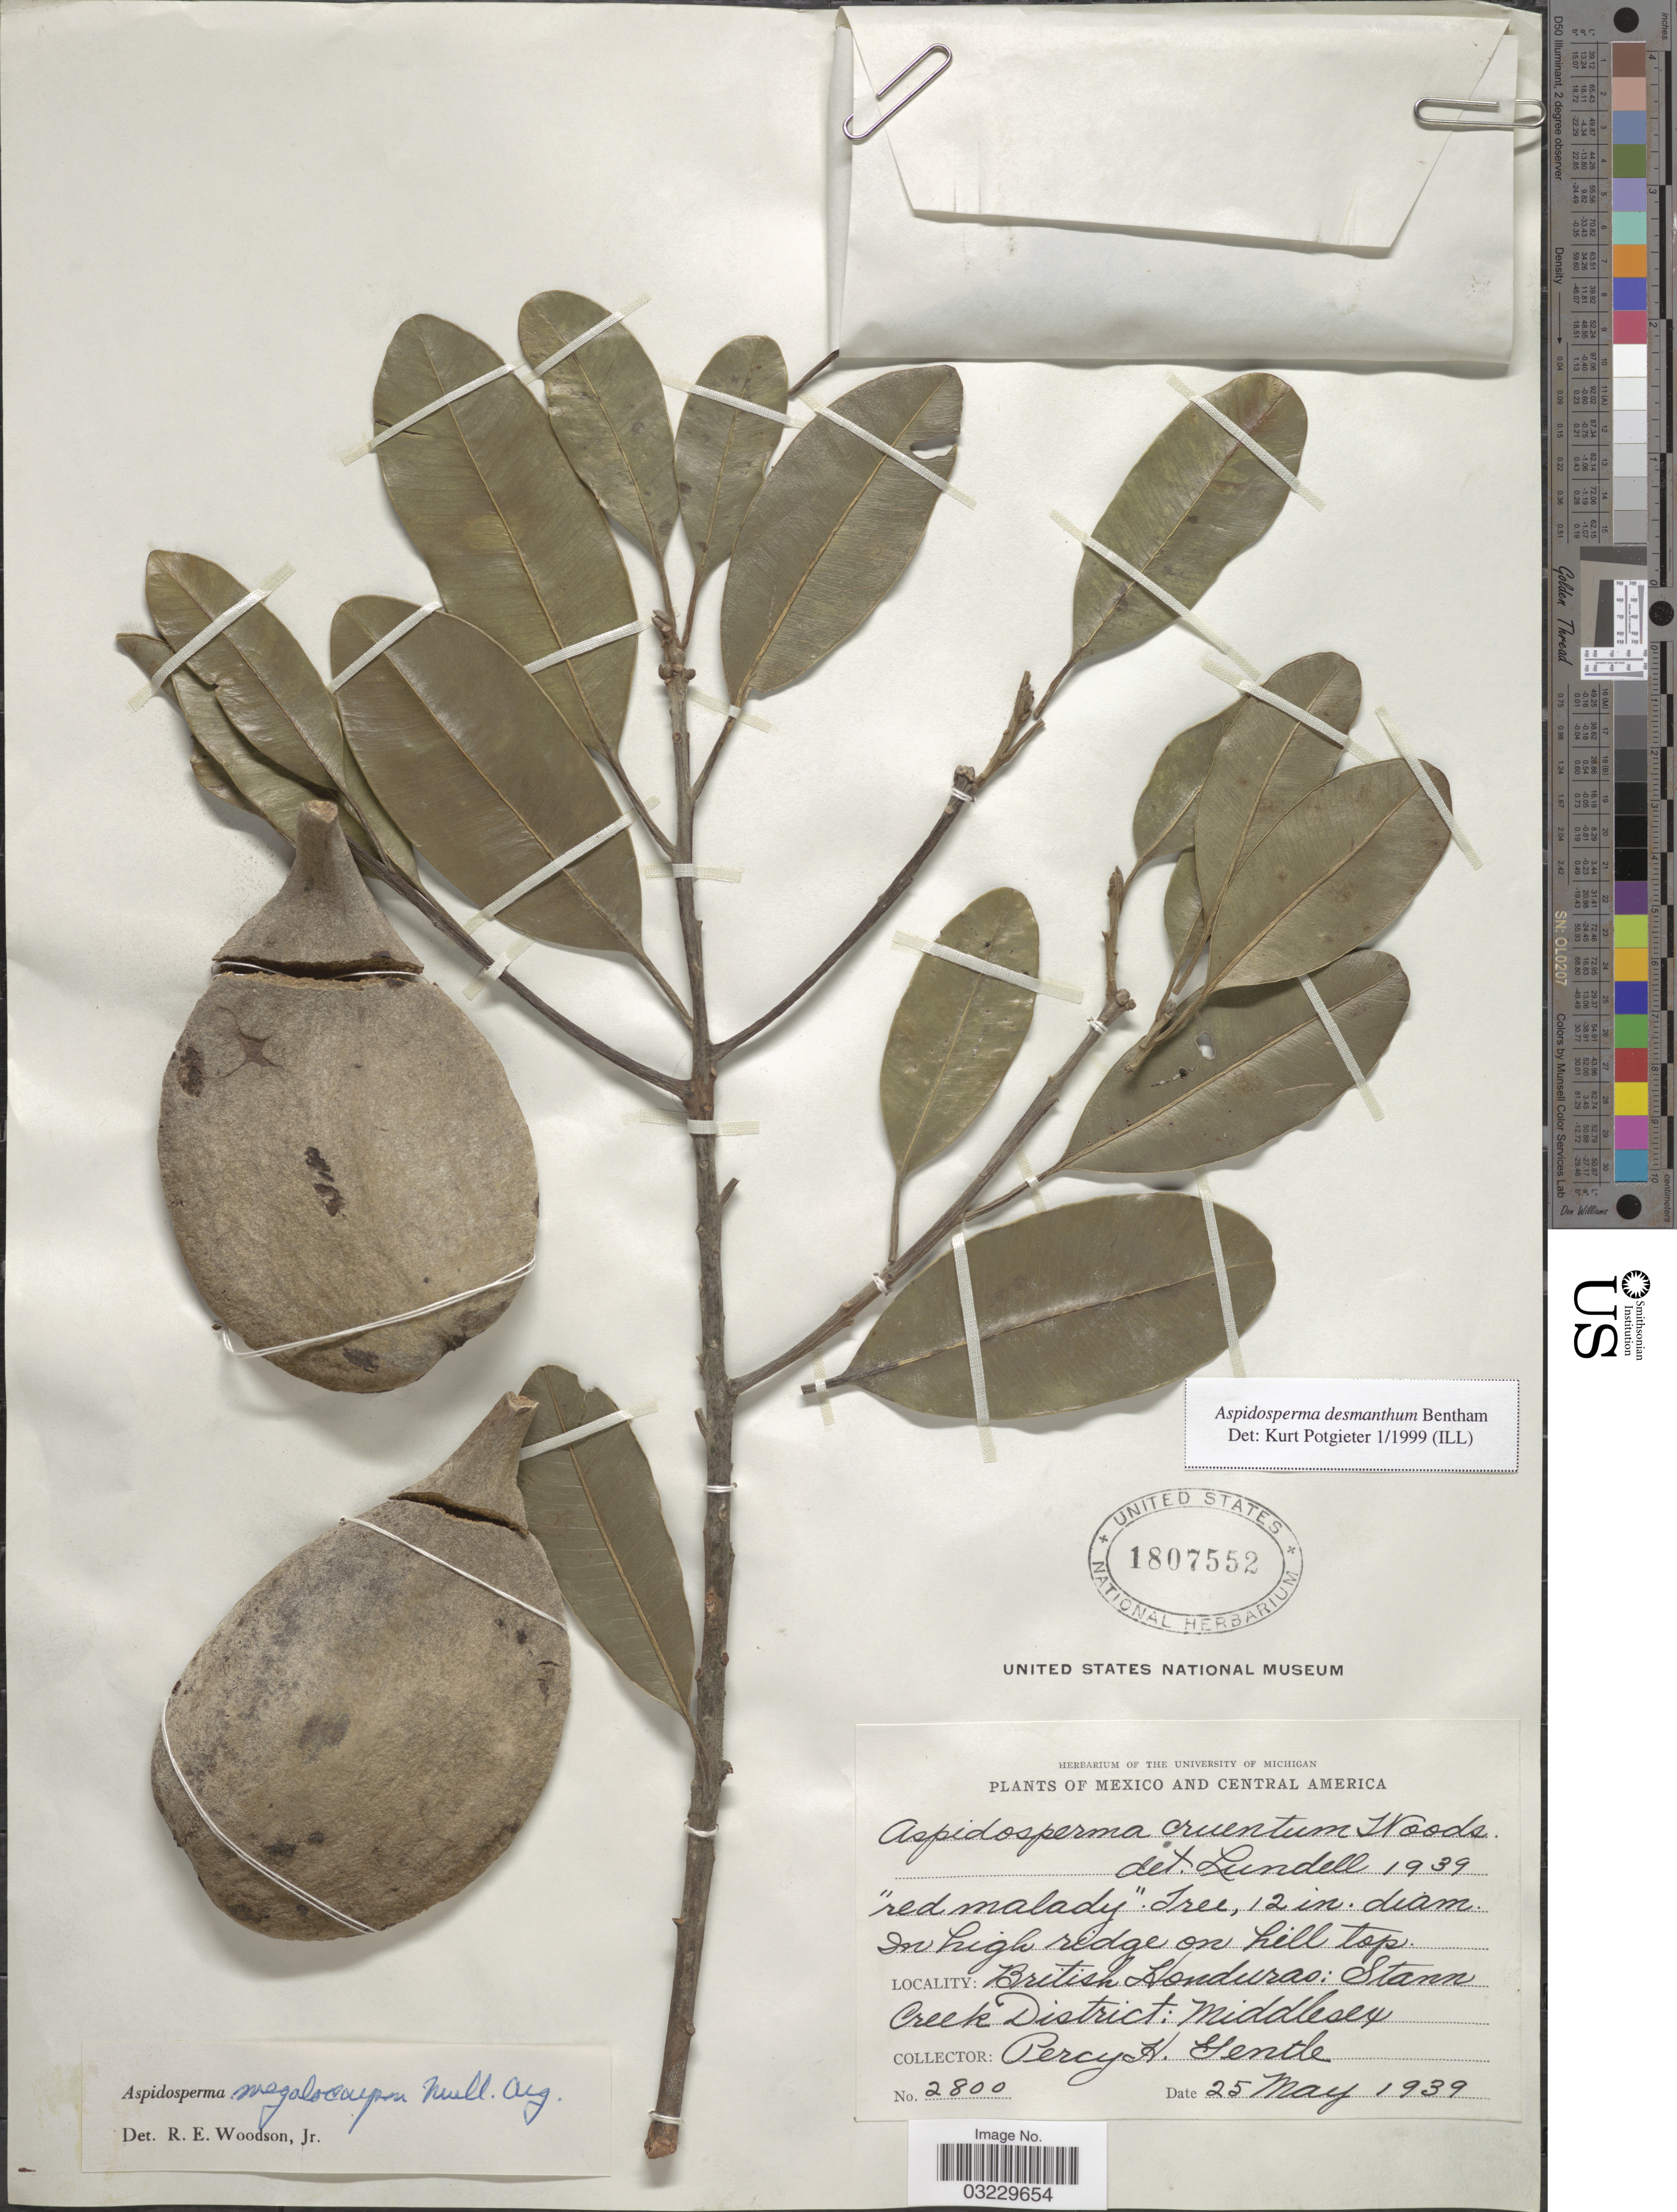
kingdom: Plantae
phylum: Tracheophyta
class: Magnoliopsida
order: Gentianales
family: Apocynaceae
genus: Aspidosperma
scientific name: Aspidosperma desmanthum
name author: Benth. ex Müll. Arg.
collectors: P. H. Gentle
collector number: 2800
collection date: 1939-05-25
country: Belize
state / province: Stann Creek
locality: British Honduras: Stann Creek District: Middlesex.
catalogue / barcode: US 1807552